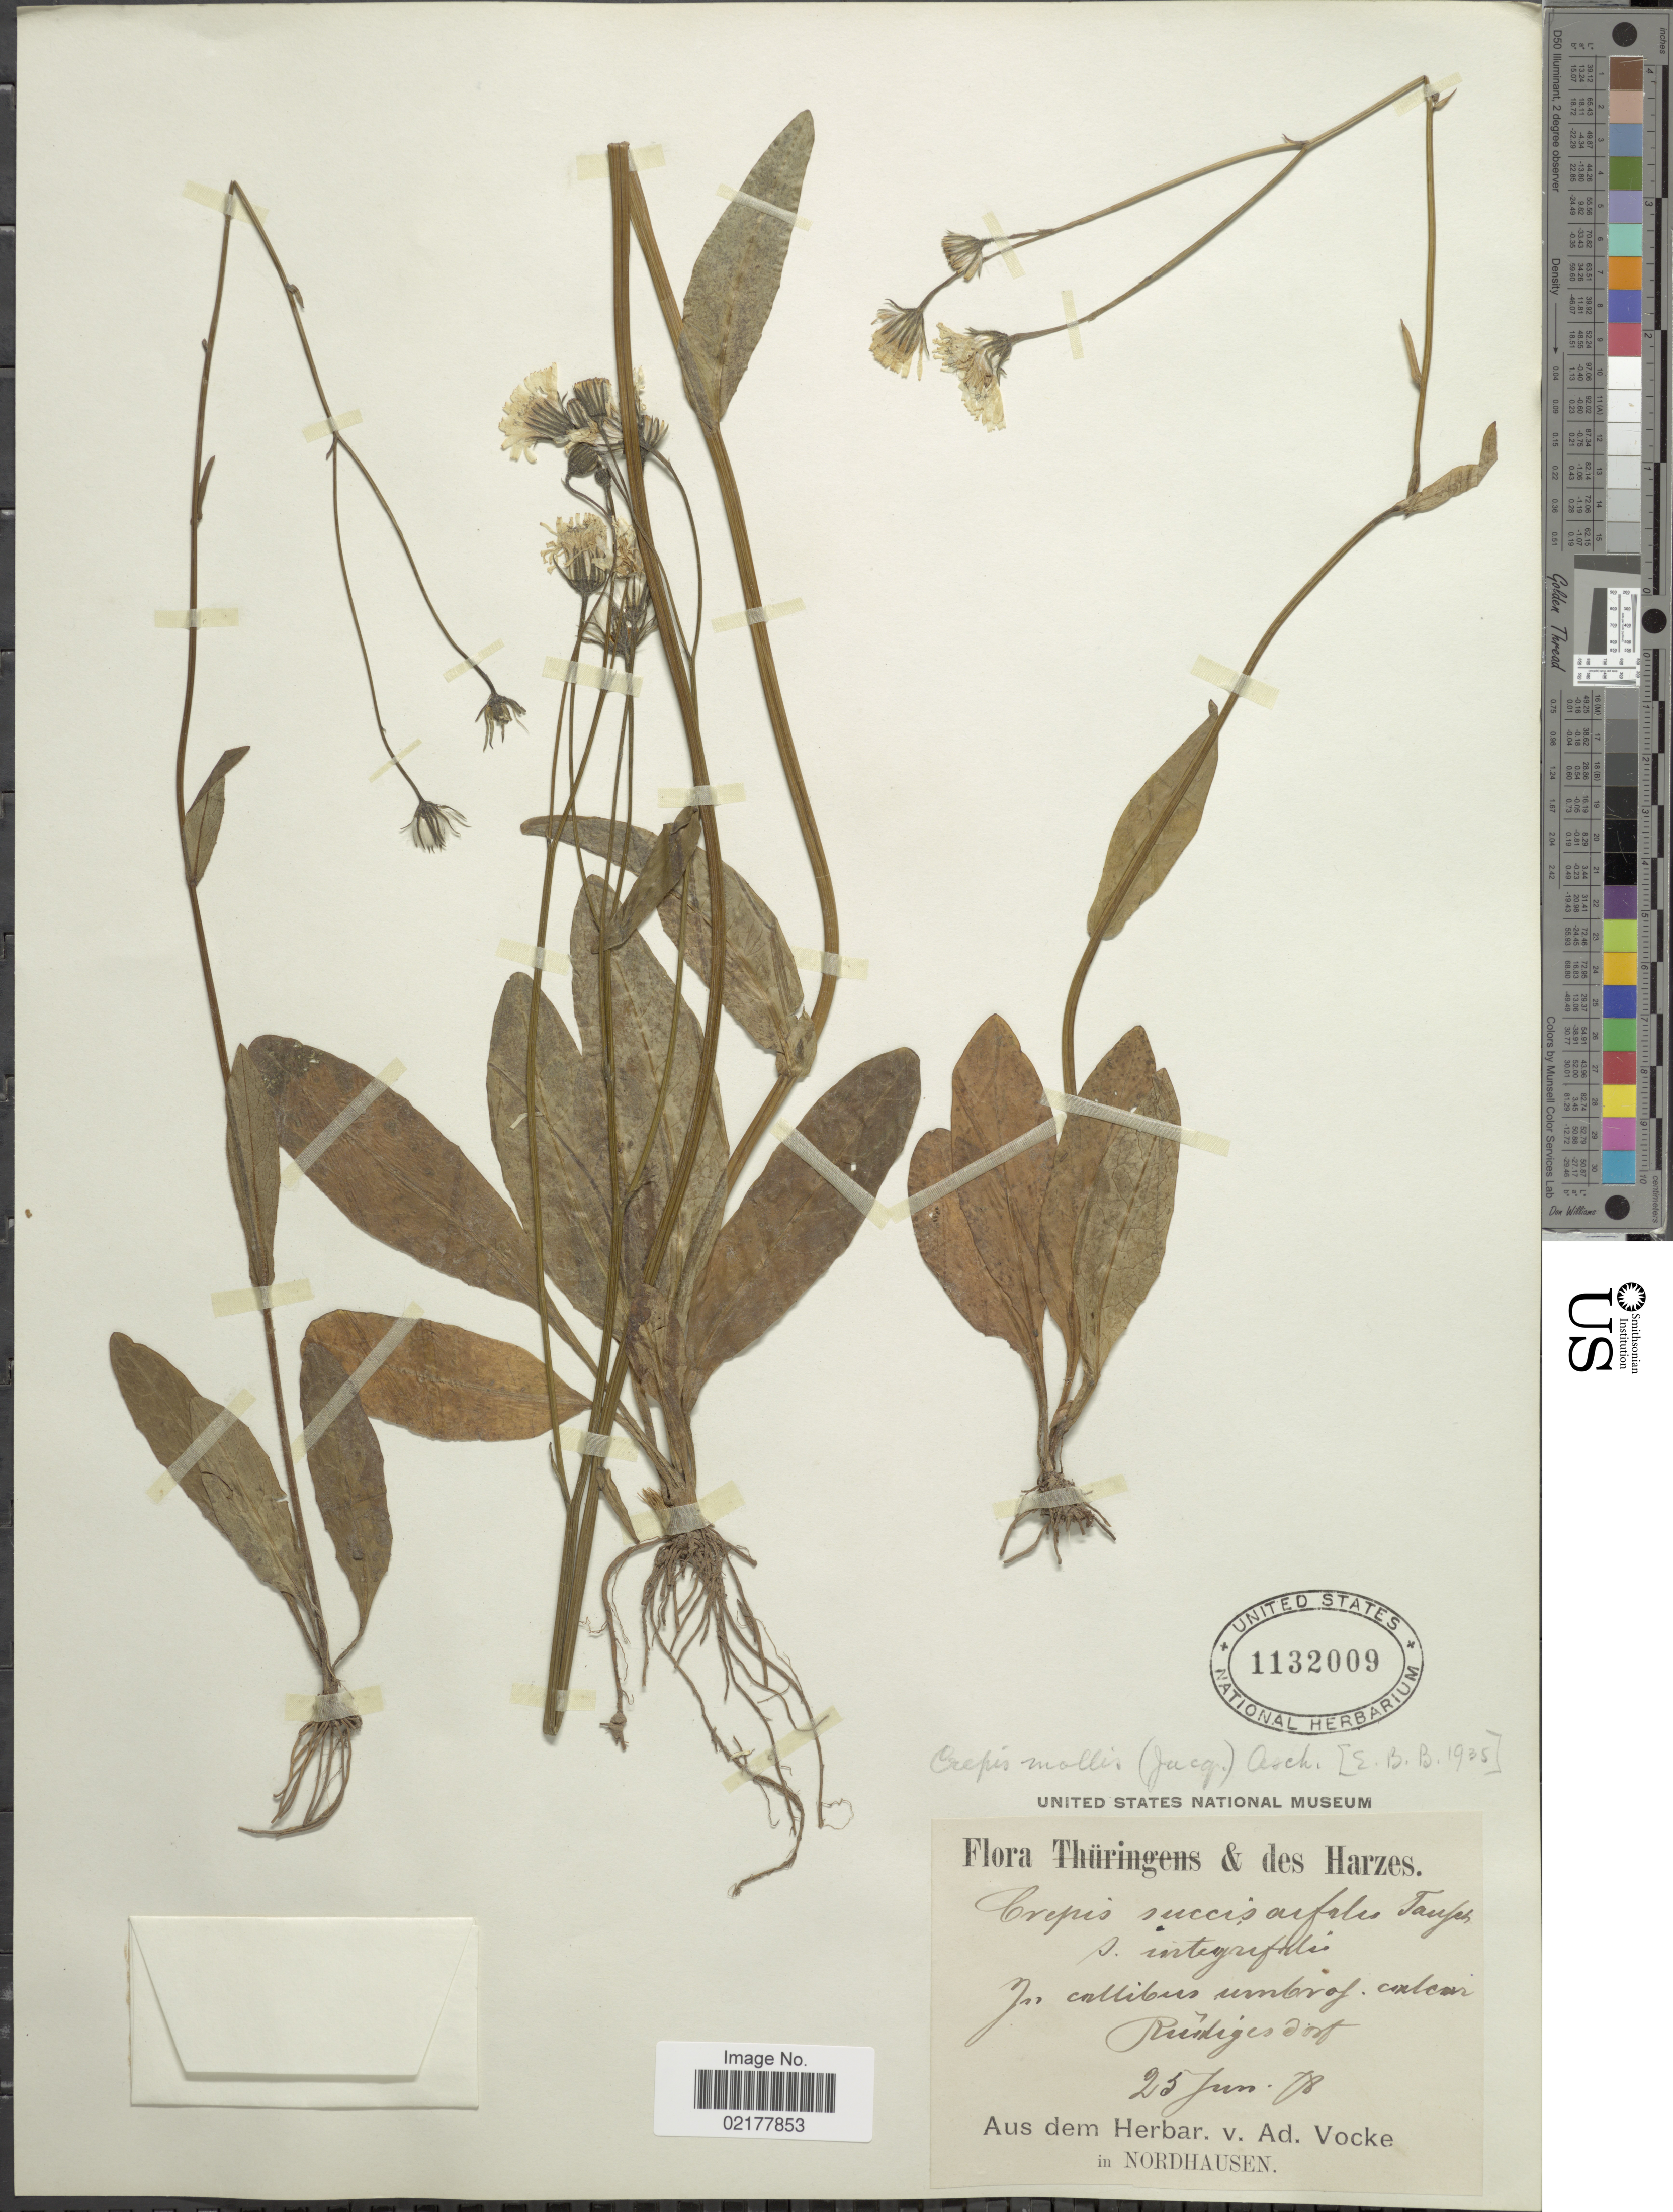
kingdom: Plantae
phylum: Tracheophyta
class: Magnoliopsida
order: Asterales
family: Asteraceae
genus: Crepis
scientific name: Crepis mollis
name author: (Jacq.) Asch.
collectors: ex herb. Ad. Vocke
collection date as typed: Transcribed d/m/y: 25/6/78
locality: Harzes. Rundigesdorf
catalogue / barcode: US 1132009